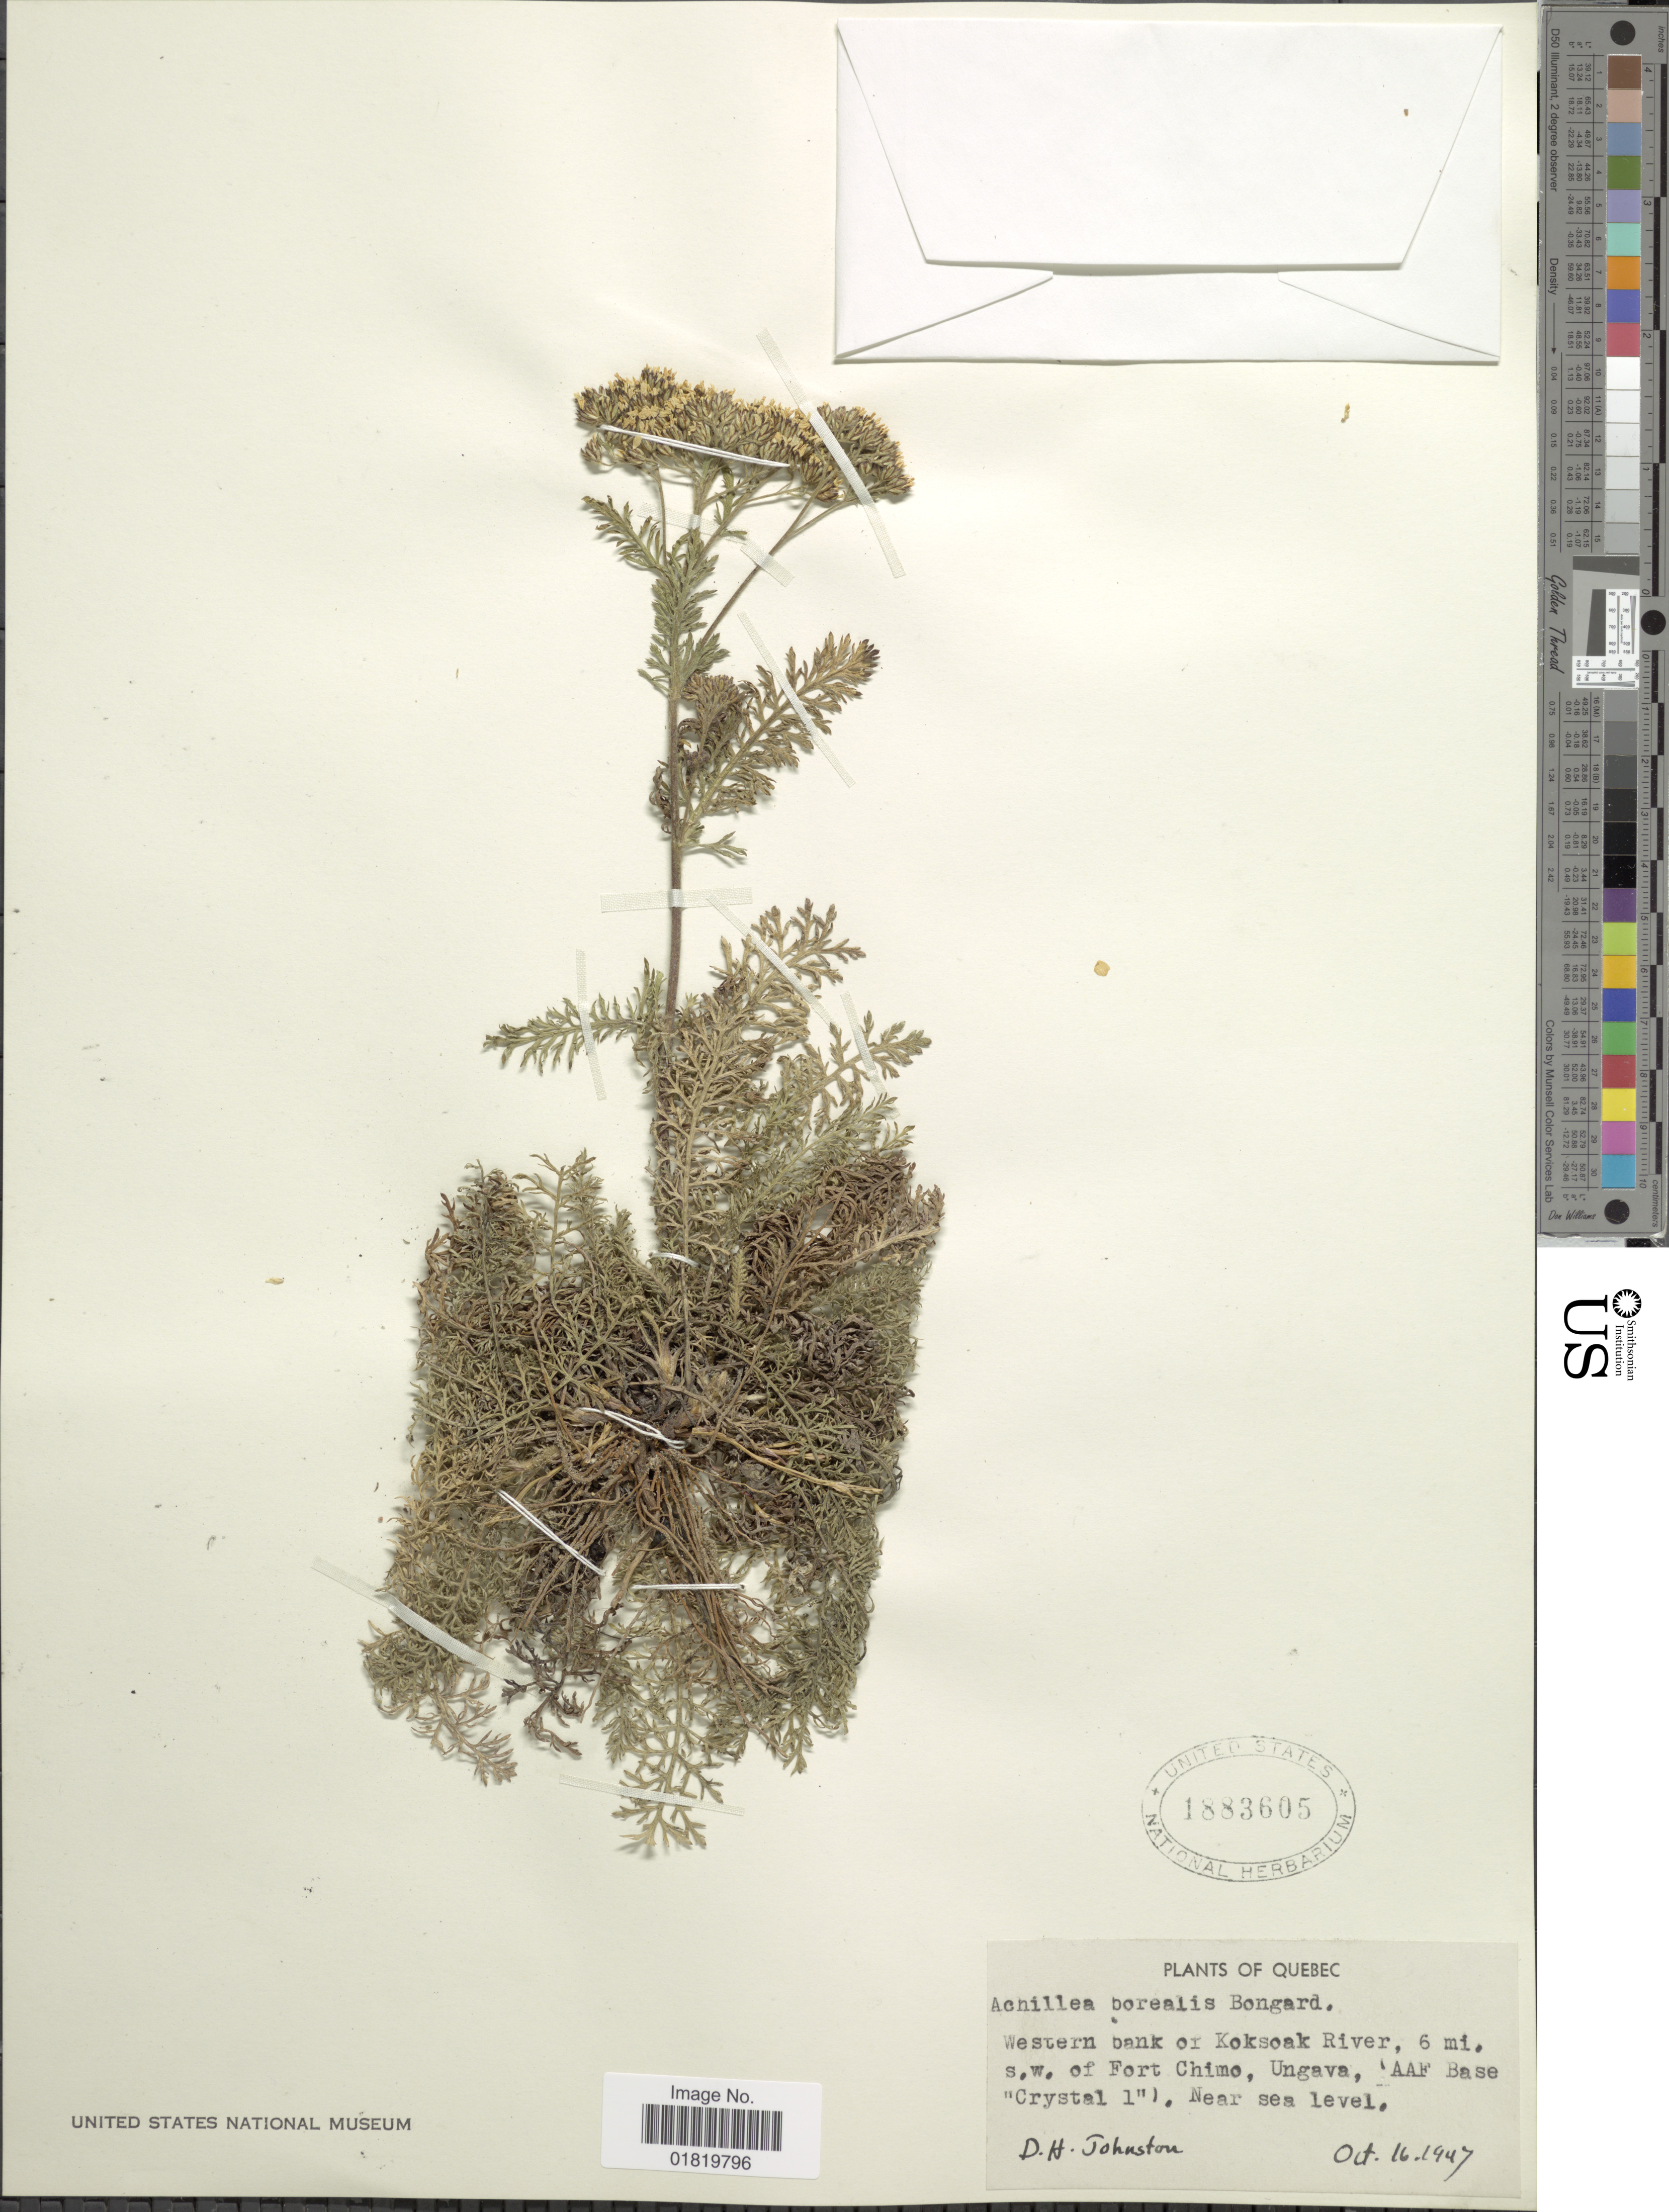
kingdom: Plantae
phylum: Tracheophyta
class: Magnoliopsida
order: Asterales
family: Asteraceae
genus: Achillea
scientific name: Achillea borealis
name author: Bong.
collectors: D. Johnston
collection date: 1947-10-16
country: Canada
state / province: Quebec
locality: Western bank of Koksoak River, 6 mi. s.w. of Fort Chimo, Ungava, AAF Base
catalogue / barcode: US 1883605